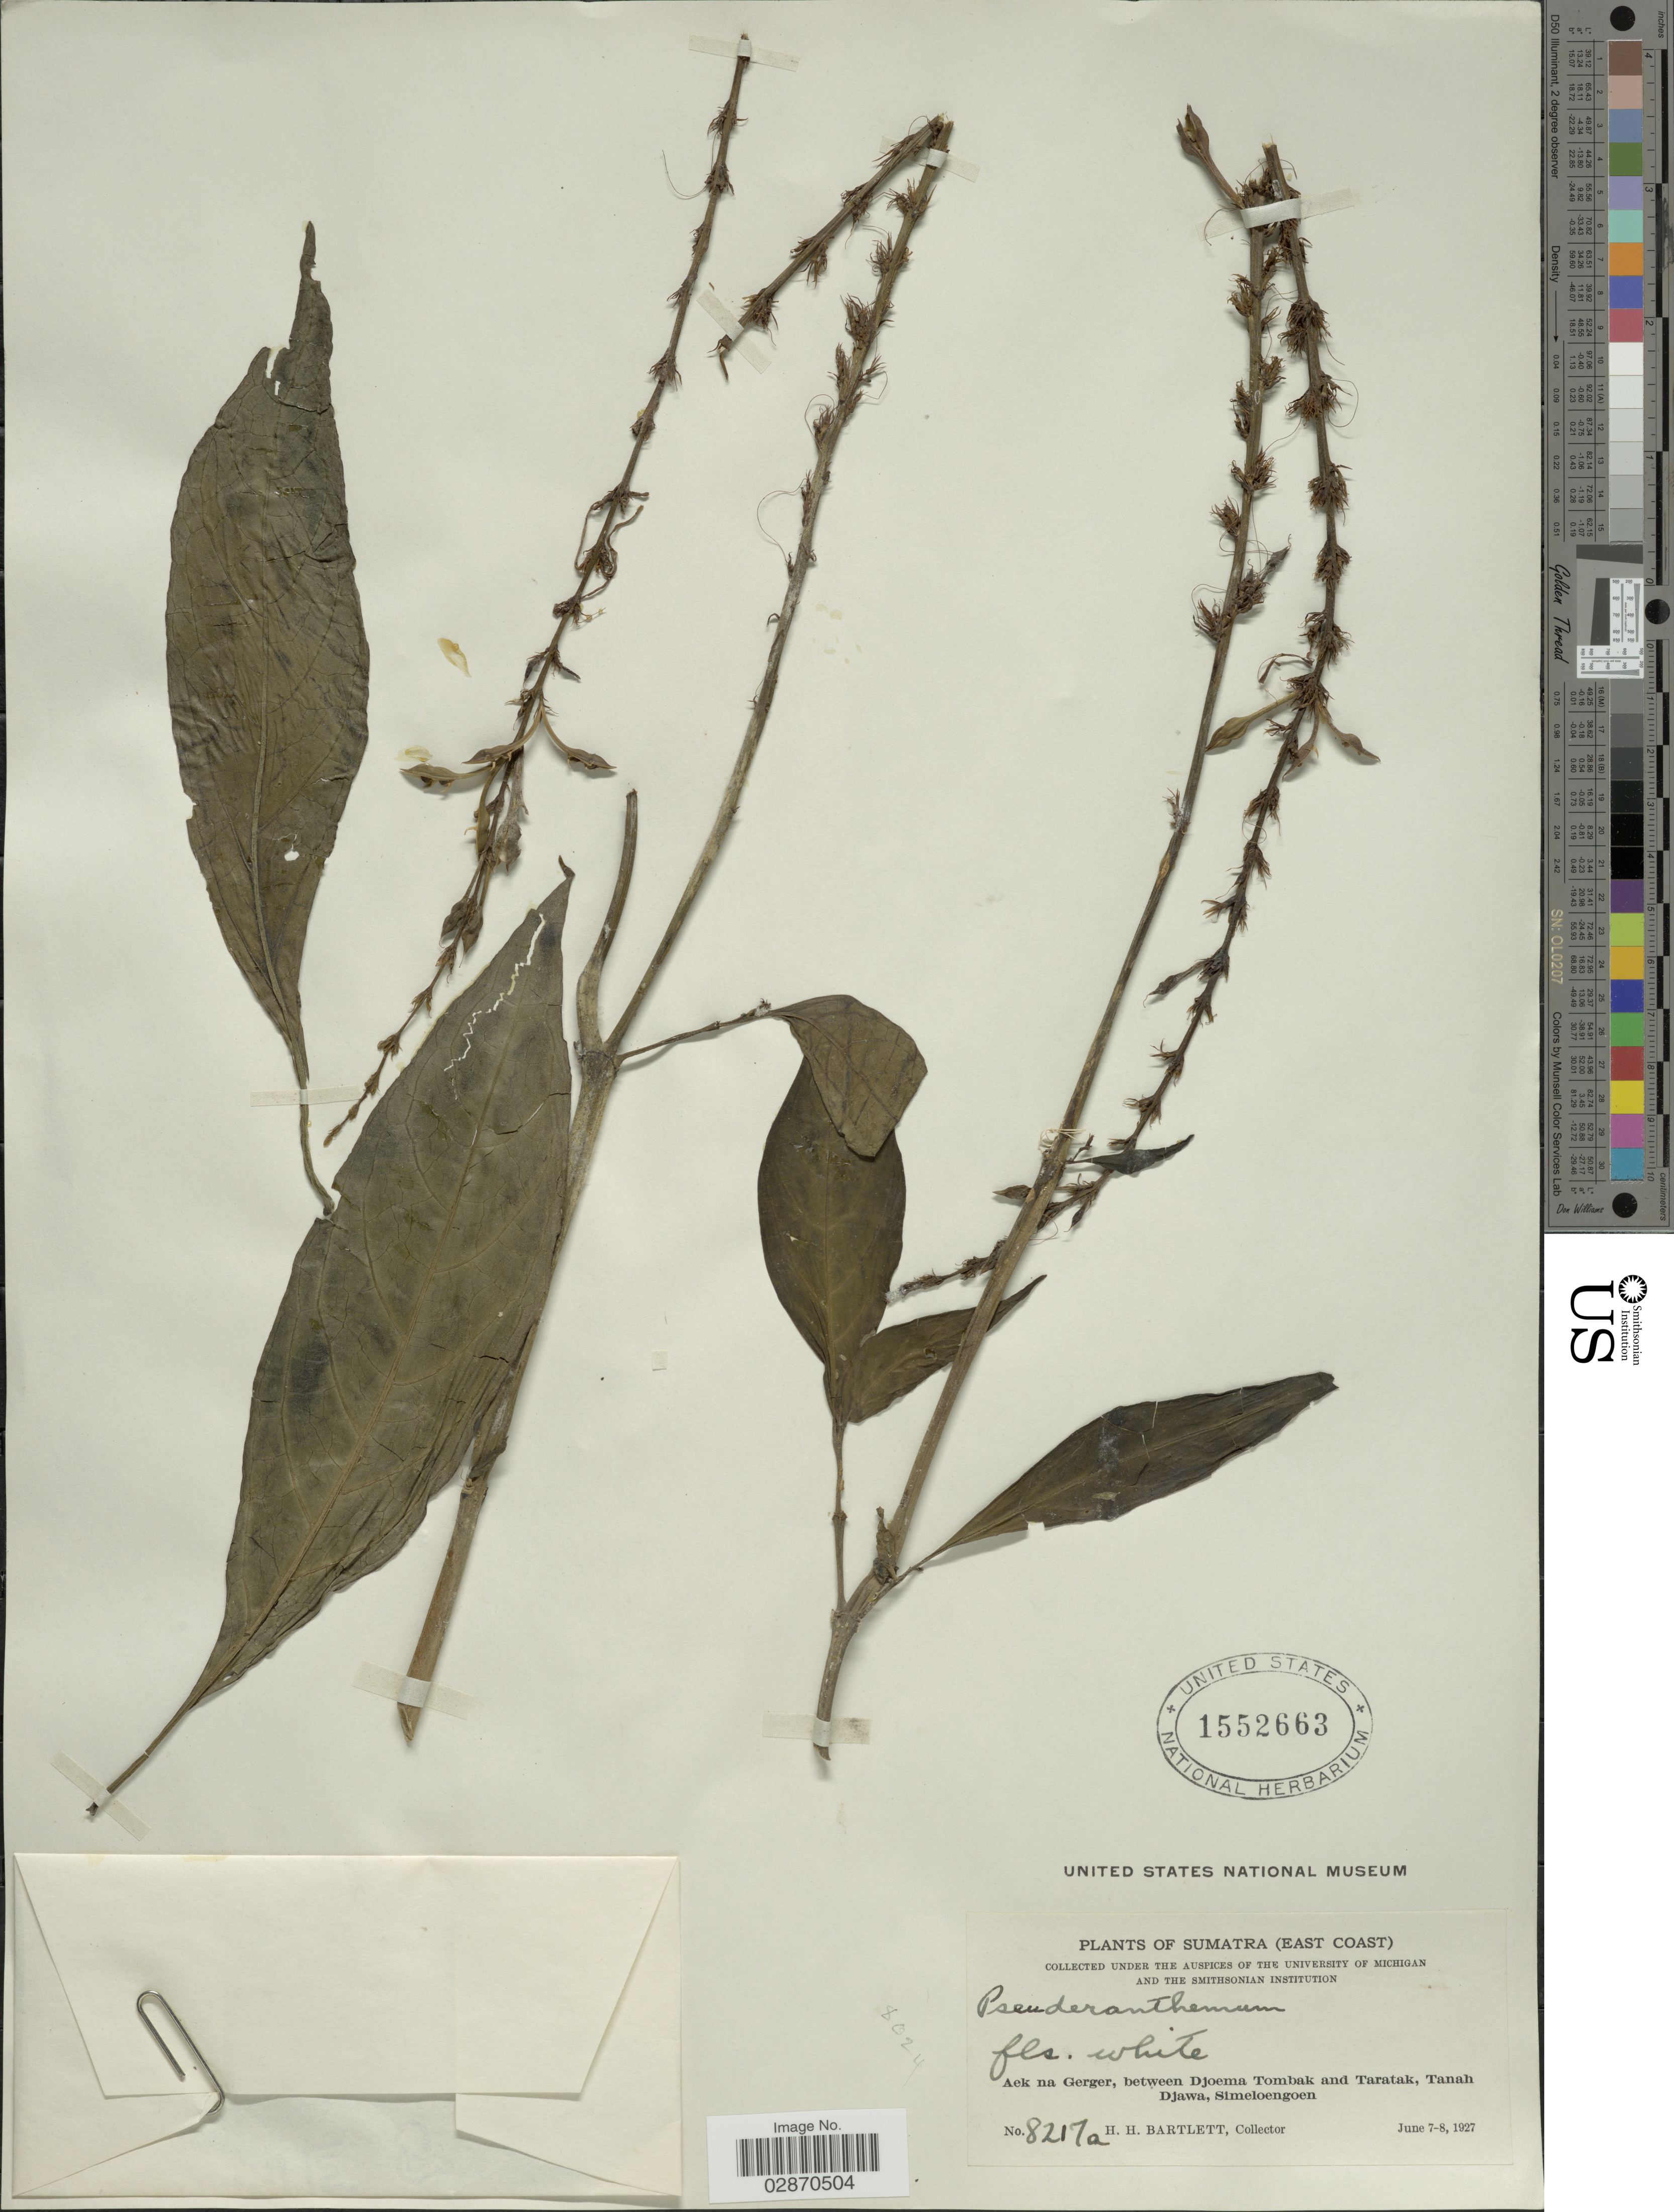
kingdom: Plantae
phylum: Tracheophyta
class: Magnoliopsida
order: Lamiales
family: Acanthaceae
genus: Pseuderanthemum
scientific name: Pseuderanthemum sp.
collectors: H. H. Bartlett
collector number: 8217a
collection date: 1927-06-07/1927-06-08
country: Indonesia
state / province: Sumatra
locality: (East Coast). Aek na Gerger, between Djoema Tombak and Taratak, Tanah Djawa, Simeloengoen.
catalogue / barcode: US 1552663